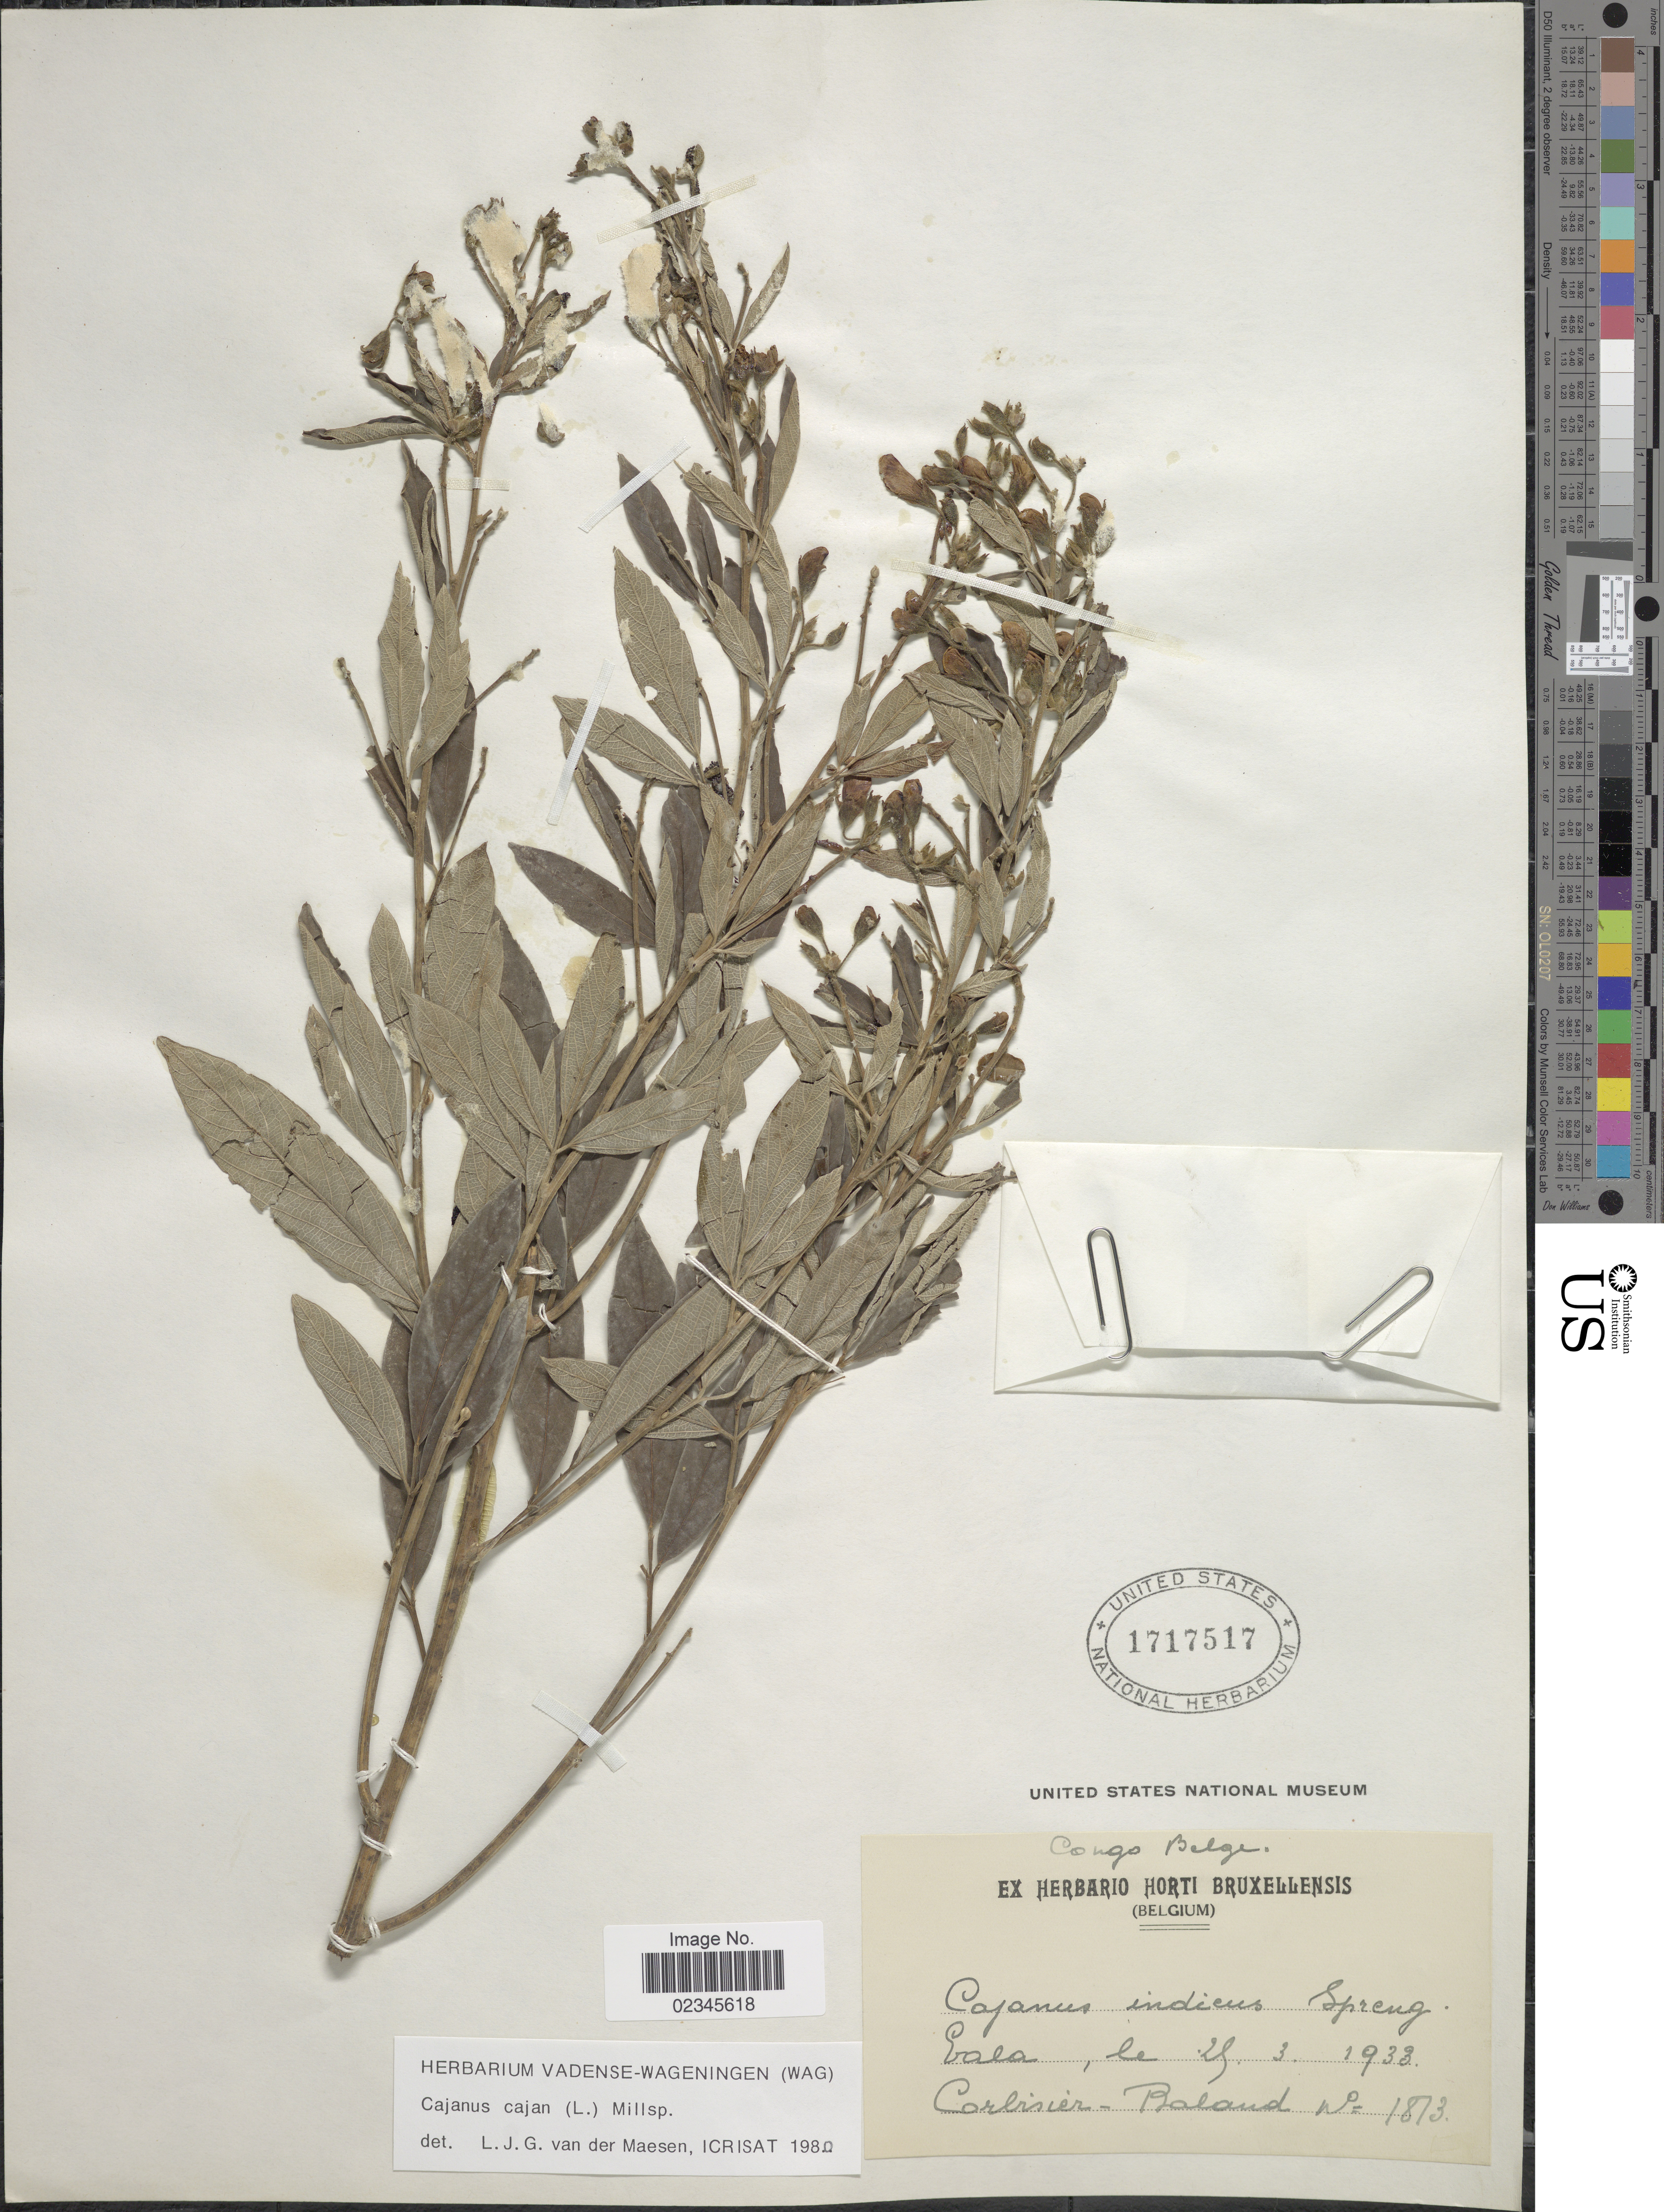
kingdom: Plantae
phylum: Tracheophyta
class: Magnoliopsida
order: Fabales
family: Fabaceae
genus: Cajanus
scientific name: Cajanus cajan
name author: (L.) Huth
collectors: A. Corbisier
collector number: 1873*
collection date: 1933-03-29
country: Congo, Democratic Republic of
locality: Congo Belge. Eala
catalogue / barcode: US 1717517